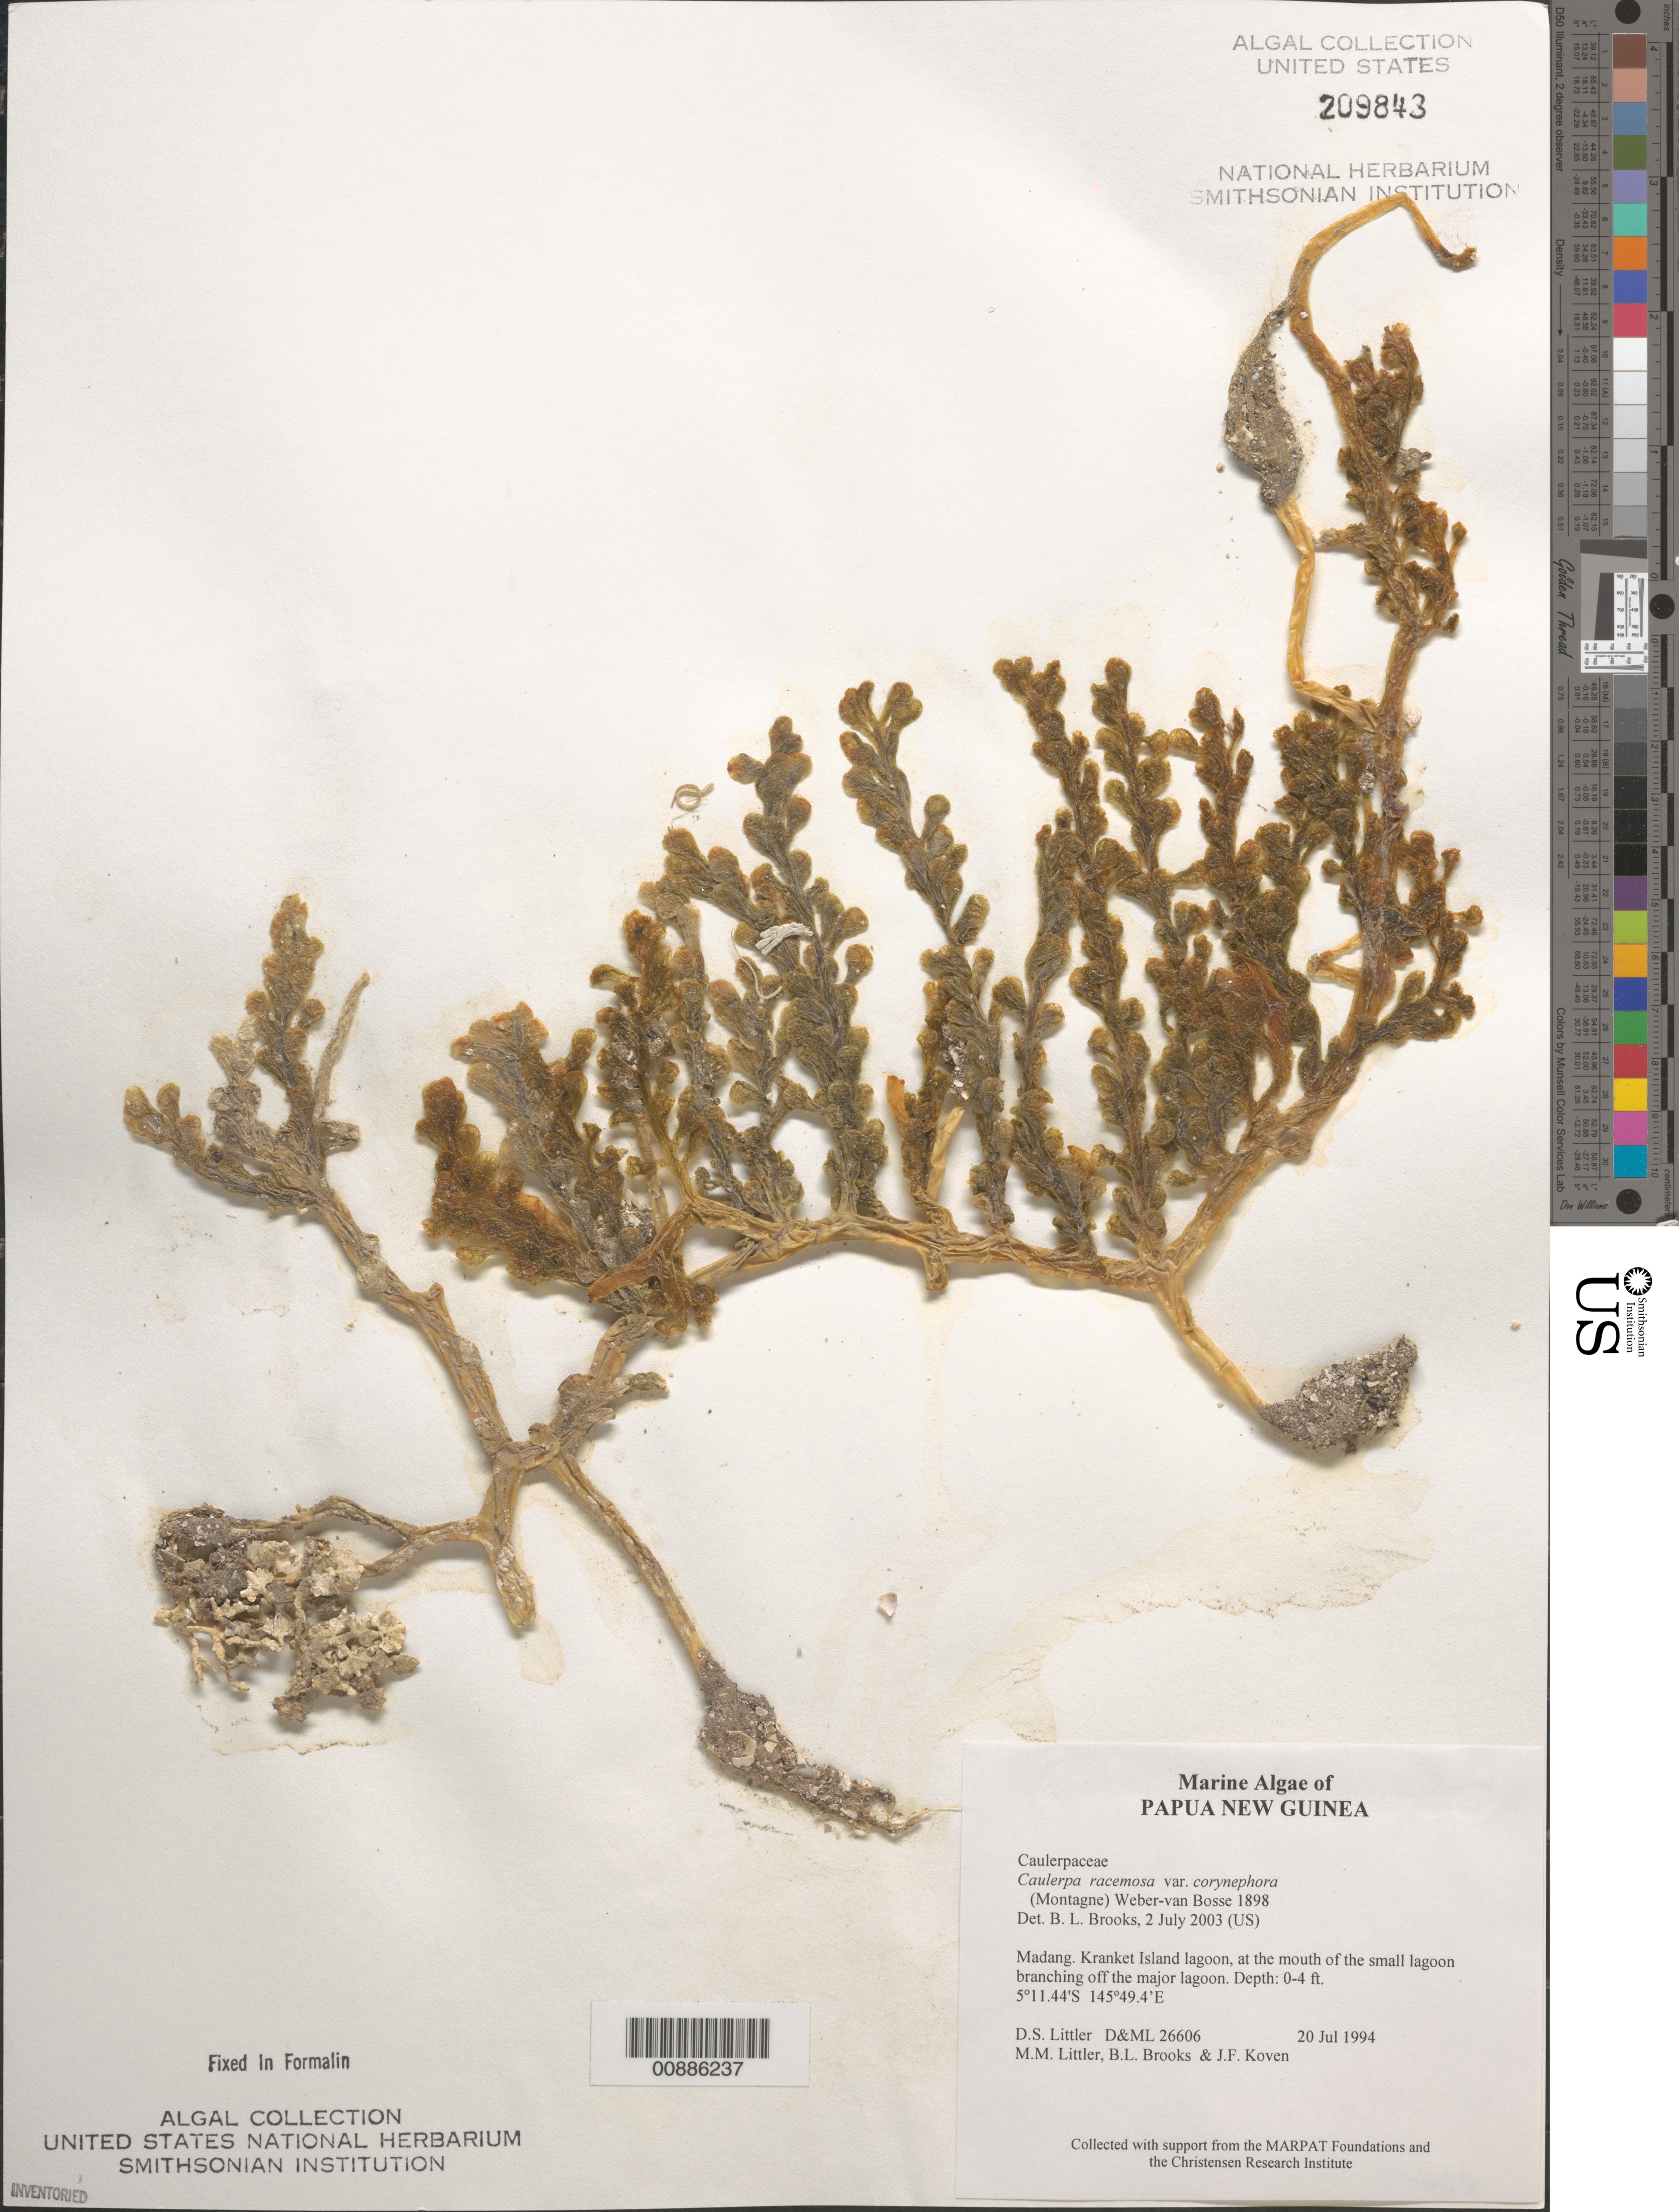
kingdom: Plantae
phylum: Chlorophyta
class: Ulvophyceae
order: Bryopsidales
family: Caulerpaceae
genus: Caulerpa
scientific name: Caulerpa racemosa var. corynephora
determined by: Brooks, B. L., (BOT), Smithsonian Institution - National Museum of Natural History (UNITED STATES)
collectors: D. S. Littler, M. M. Littler, B. Brooks & J. Koven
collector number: D&ML 26606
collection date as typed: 20 Jul 1994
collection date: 1994-07-20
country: Papua New Guinea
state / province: Madang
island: Kranket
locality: Kranket Island lagoon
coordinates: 5 11.44'S, 145 49.4'E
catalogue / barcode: US 209843